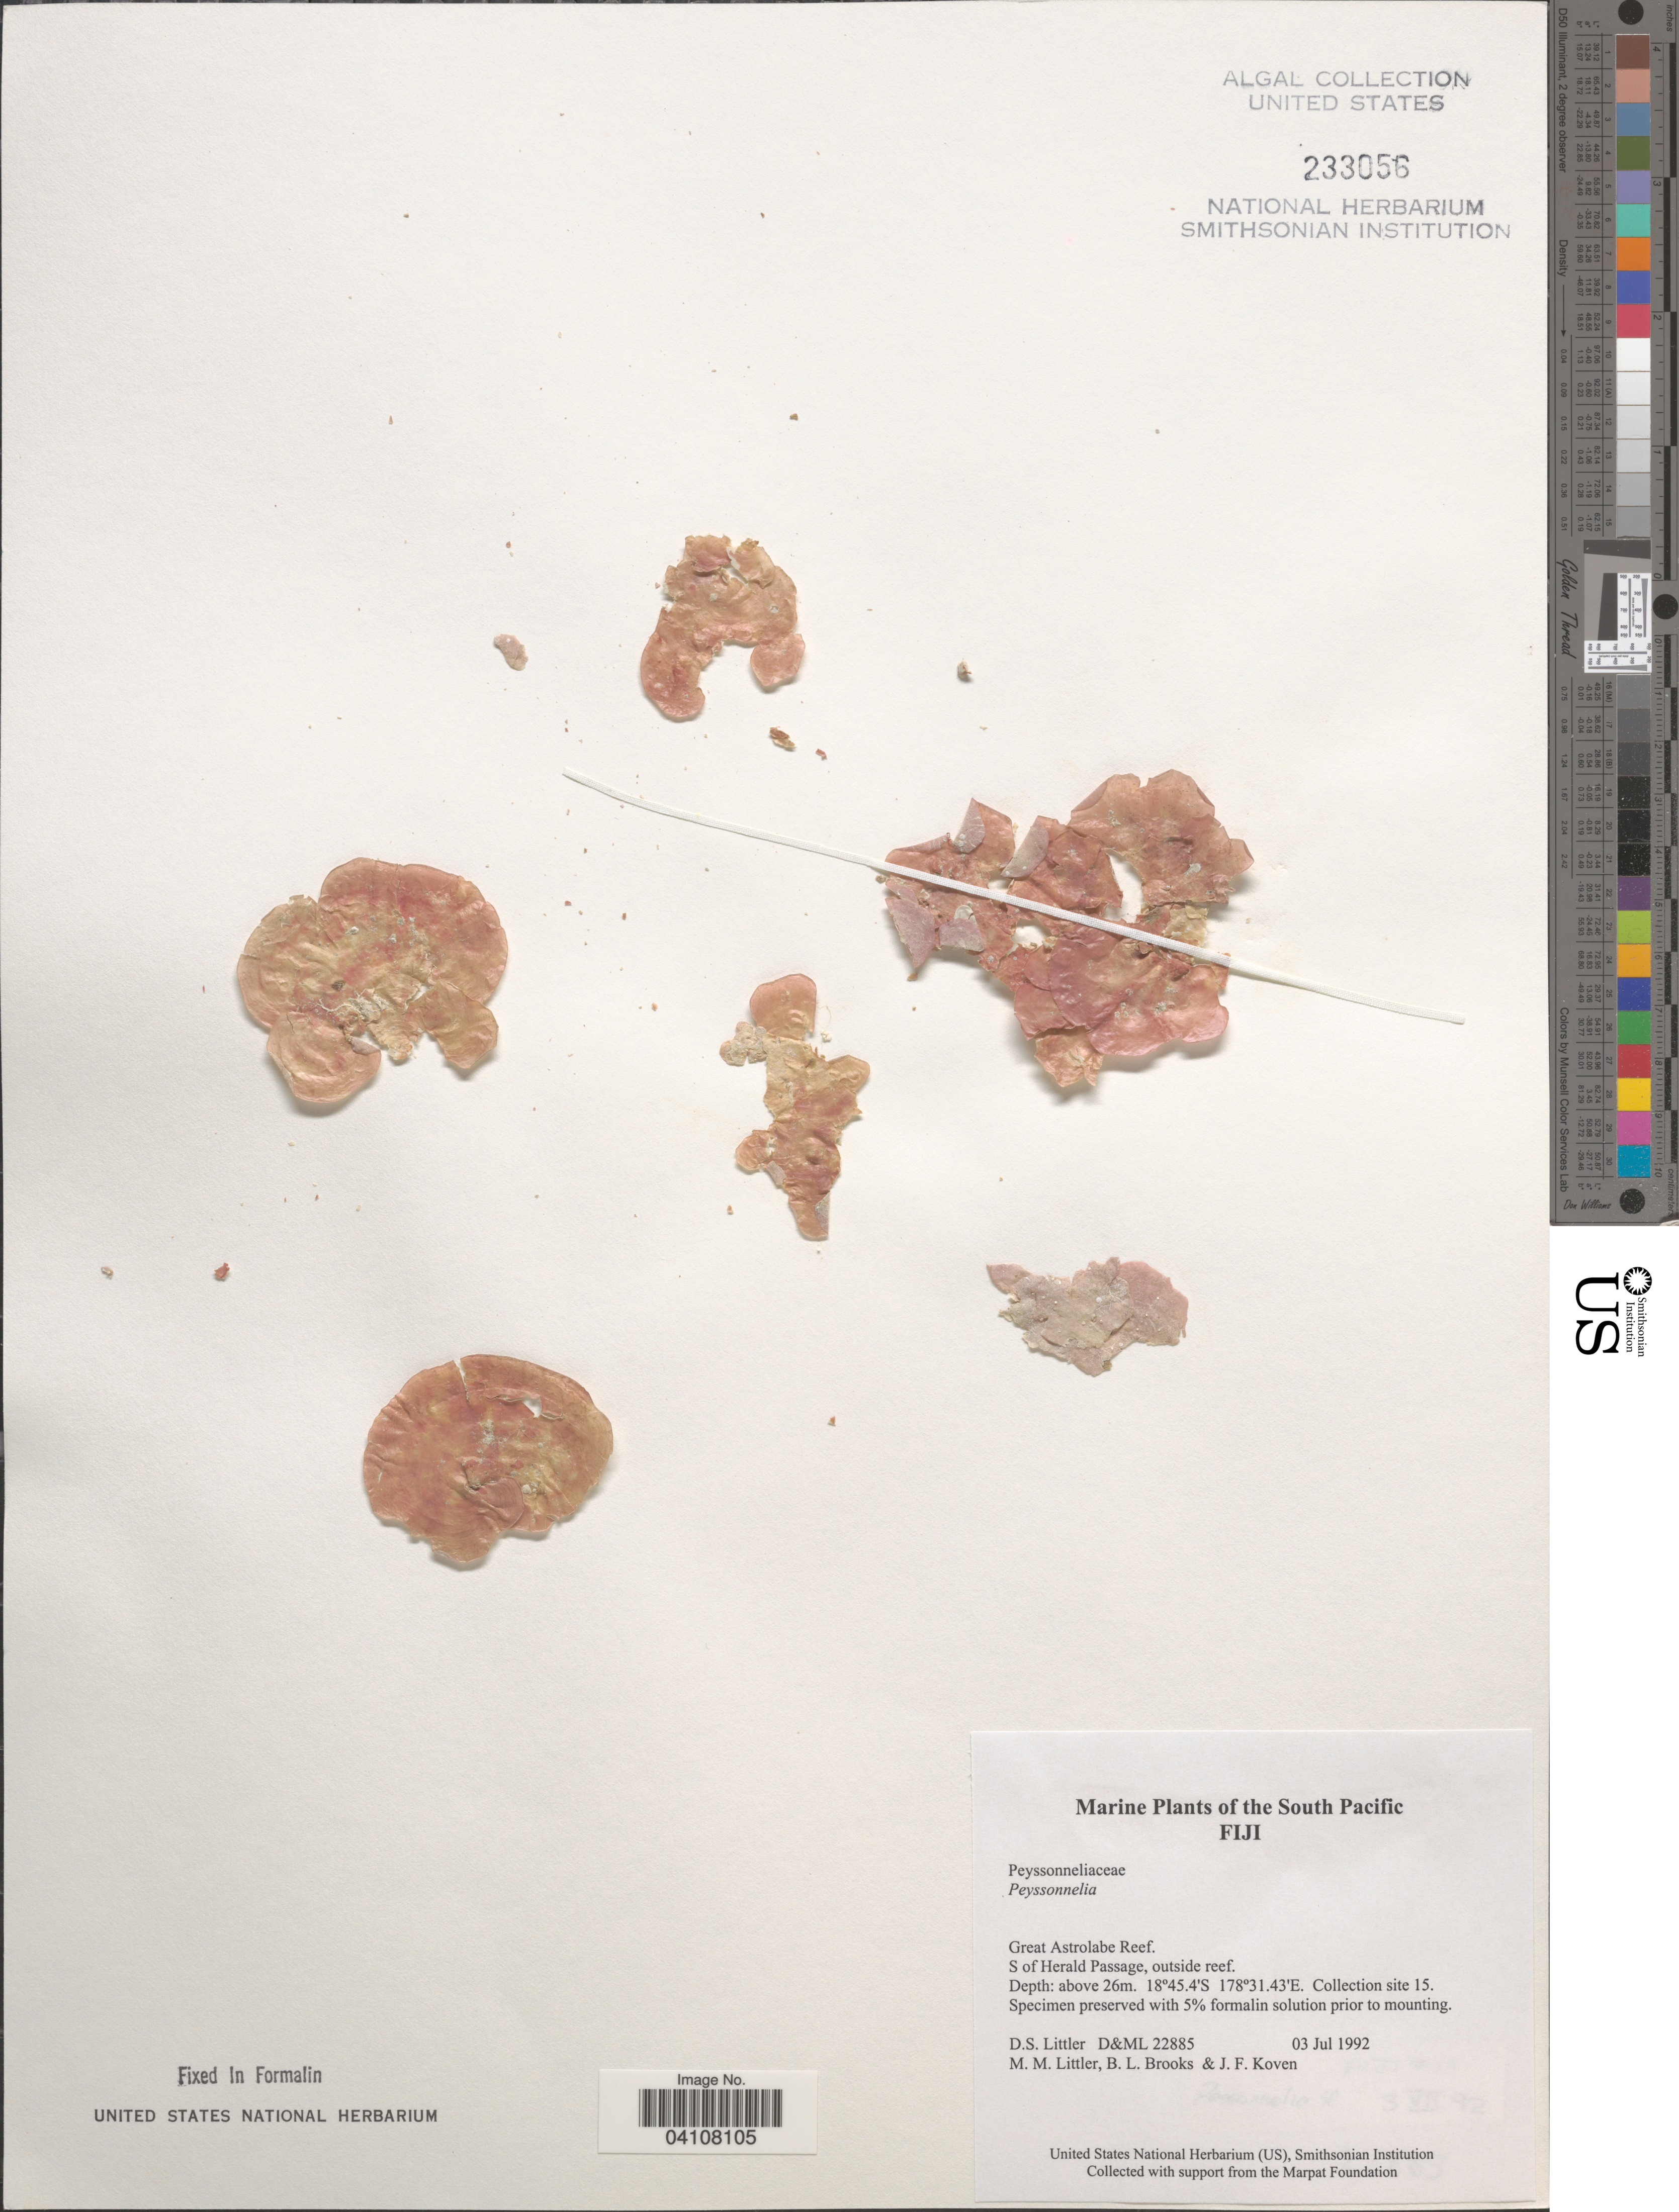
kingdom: Plantae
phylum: Rhodophyta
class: Florideophyceae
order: Peyssonneliales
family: Peyssonneliaceae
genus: Peyssonnelia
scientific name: Peyssonnelia sp.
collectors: D. S. Littler, B. Brooks & J. Koven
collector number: D&ML22885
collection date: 1992-07-03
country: Fiji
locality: The South Pacific. Great Astrolabe Reef. S of Herald Passage, outside reef. Collection site 15.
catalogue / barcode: US 233056